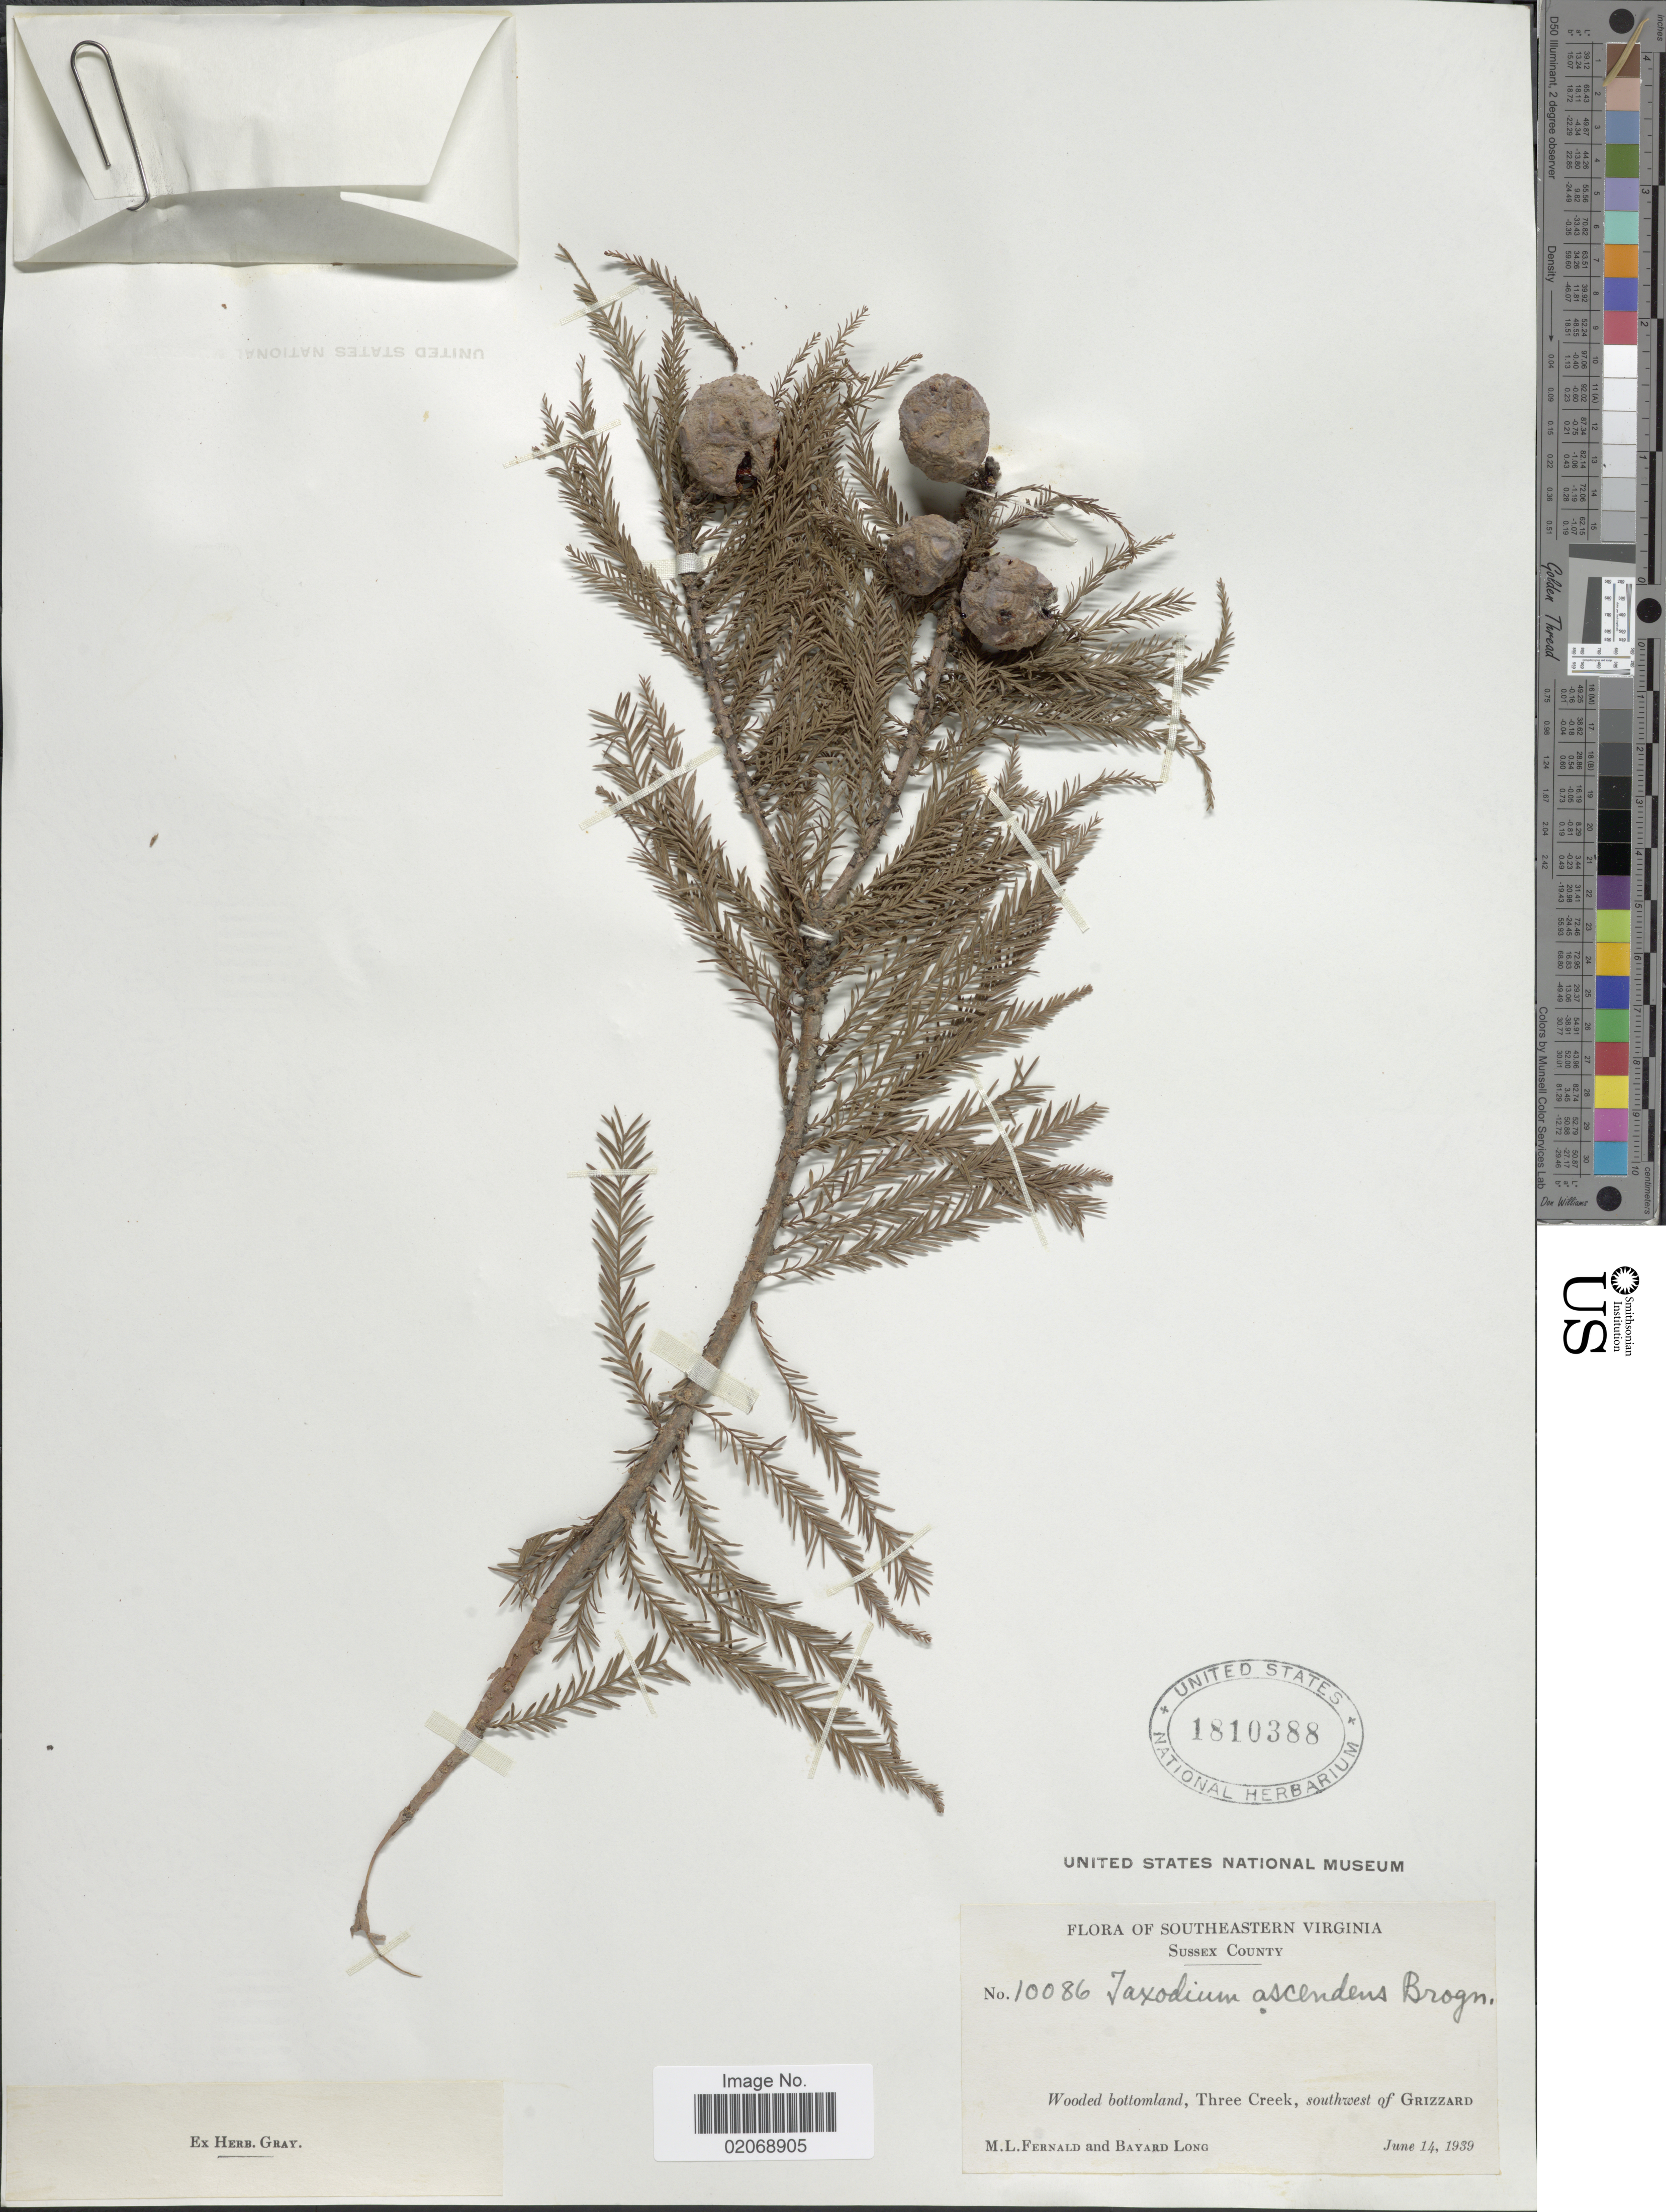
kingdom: Plantae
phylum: Tracheophyta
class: Pinopsida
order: Pinales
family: Cupressaceae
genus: Taxodium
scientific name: Taxodium ascendens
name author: Brongn.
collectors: M. L. Fernald & B. Long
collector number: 10086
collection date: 1939-06-14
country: United States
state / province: Virginia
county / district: Sussex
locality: Southeastern Virginia, Sussex County, Three Creek, southwest of Grizzard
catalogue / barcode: US 1810388